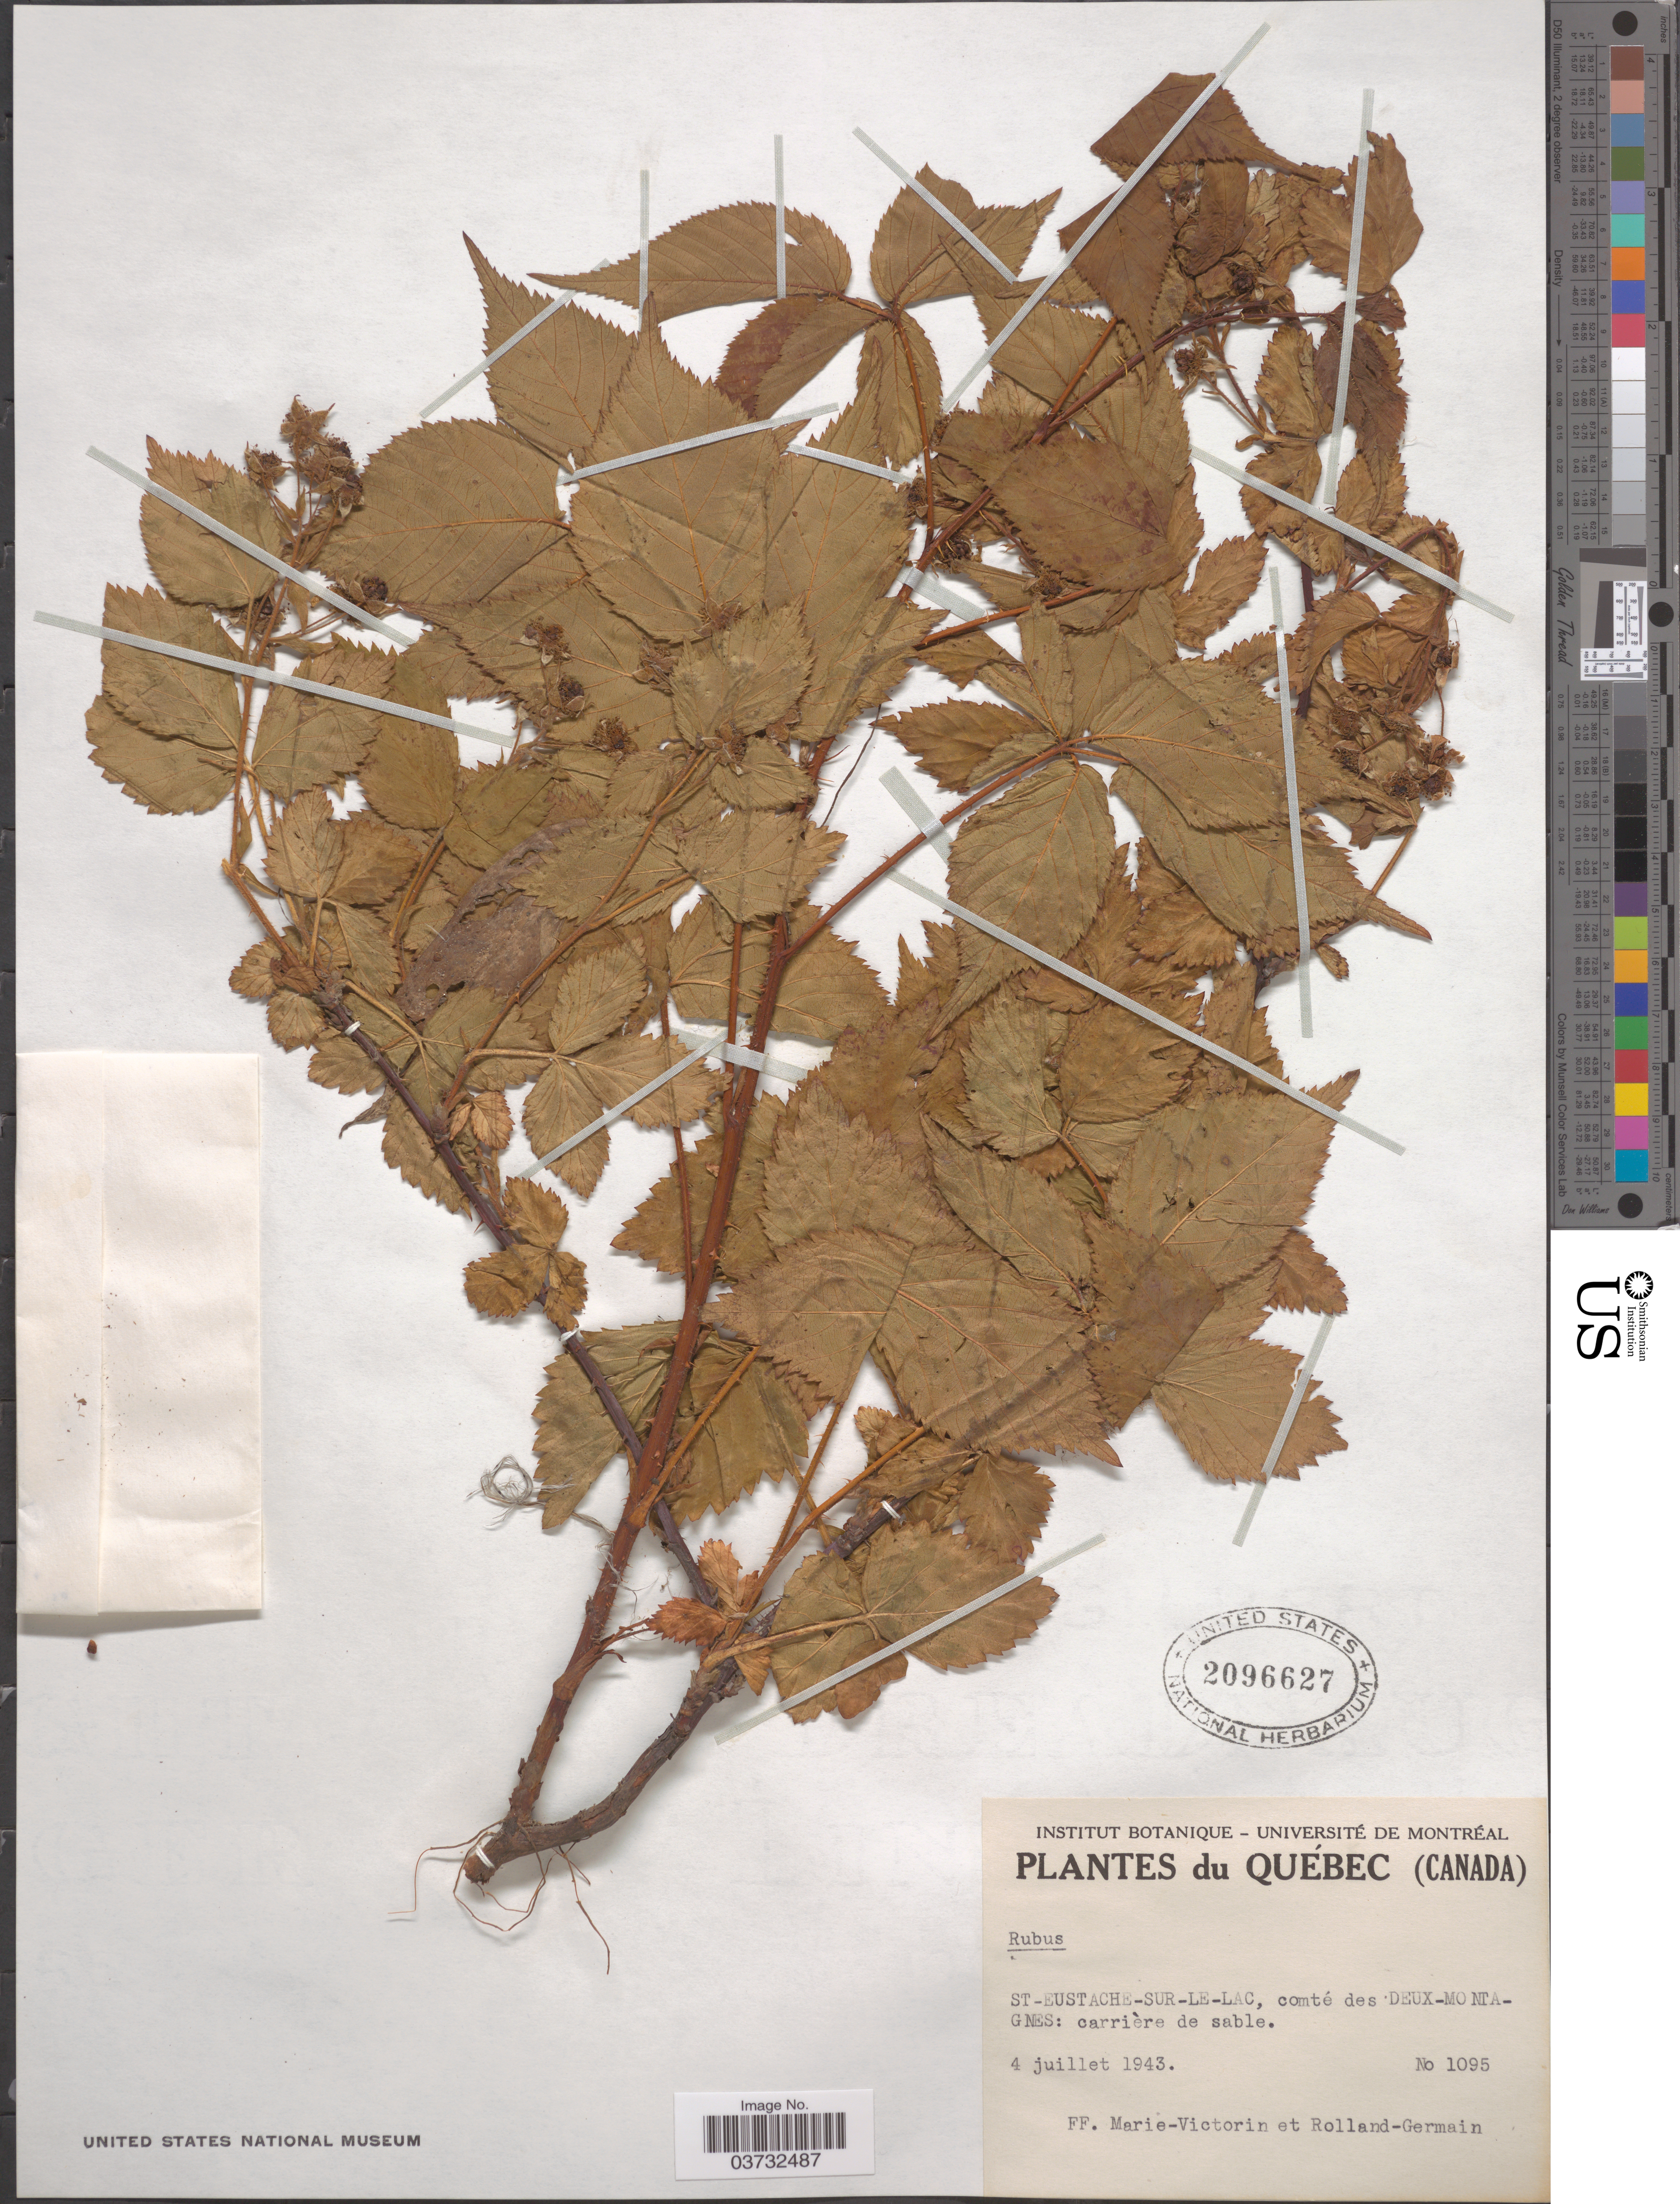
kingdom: Plantae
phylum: Tracheophyta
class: Magnoliopsida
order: Rosales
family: Rosaceae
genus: Rubus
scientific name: Rubus sp.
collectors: F. Marie-Victorin & Rolland-Germain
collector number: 1095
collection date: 1943-07-04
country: Canada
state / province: Quebec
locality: Québec. St-Eustache-sur-le-lac, comté des Deux-montagnes: carrière de sable.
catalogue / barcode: US 2096627